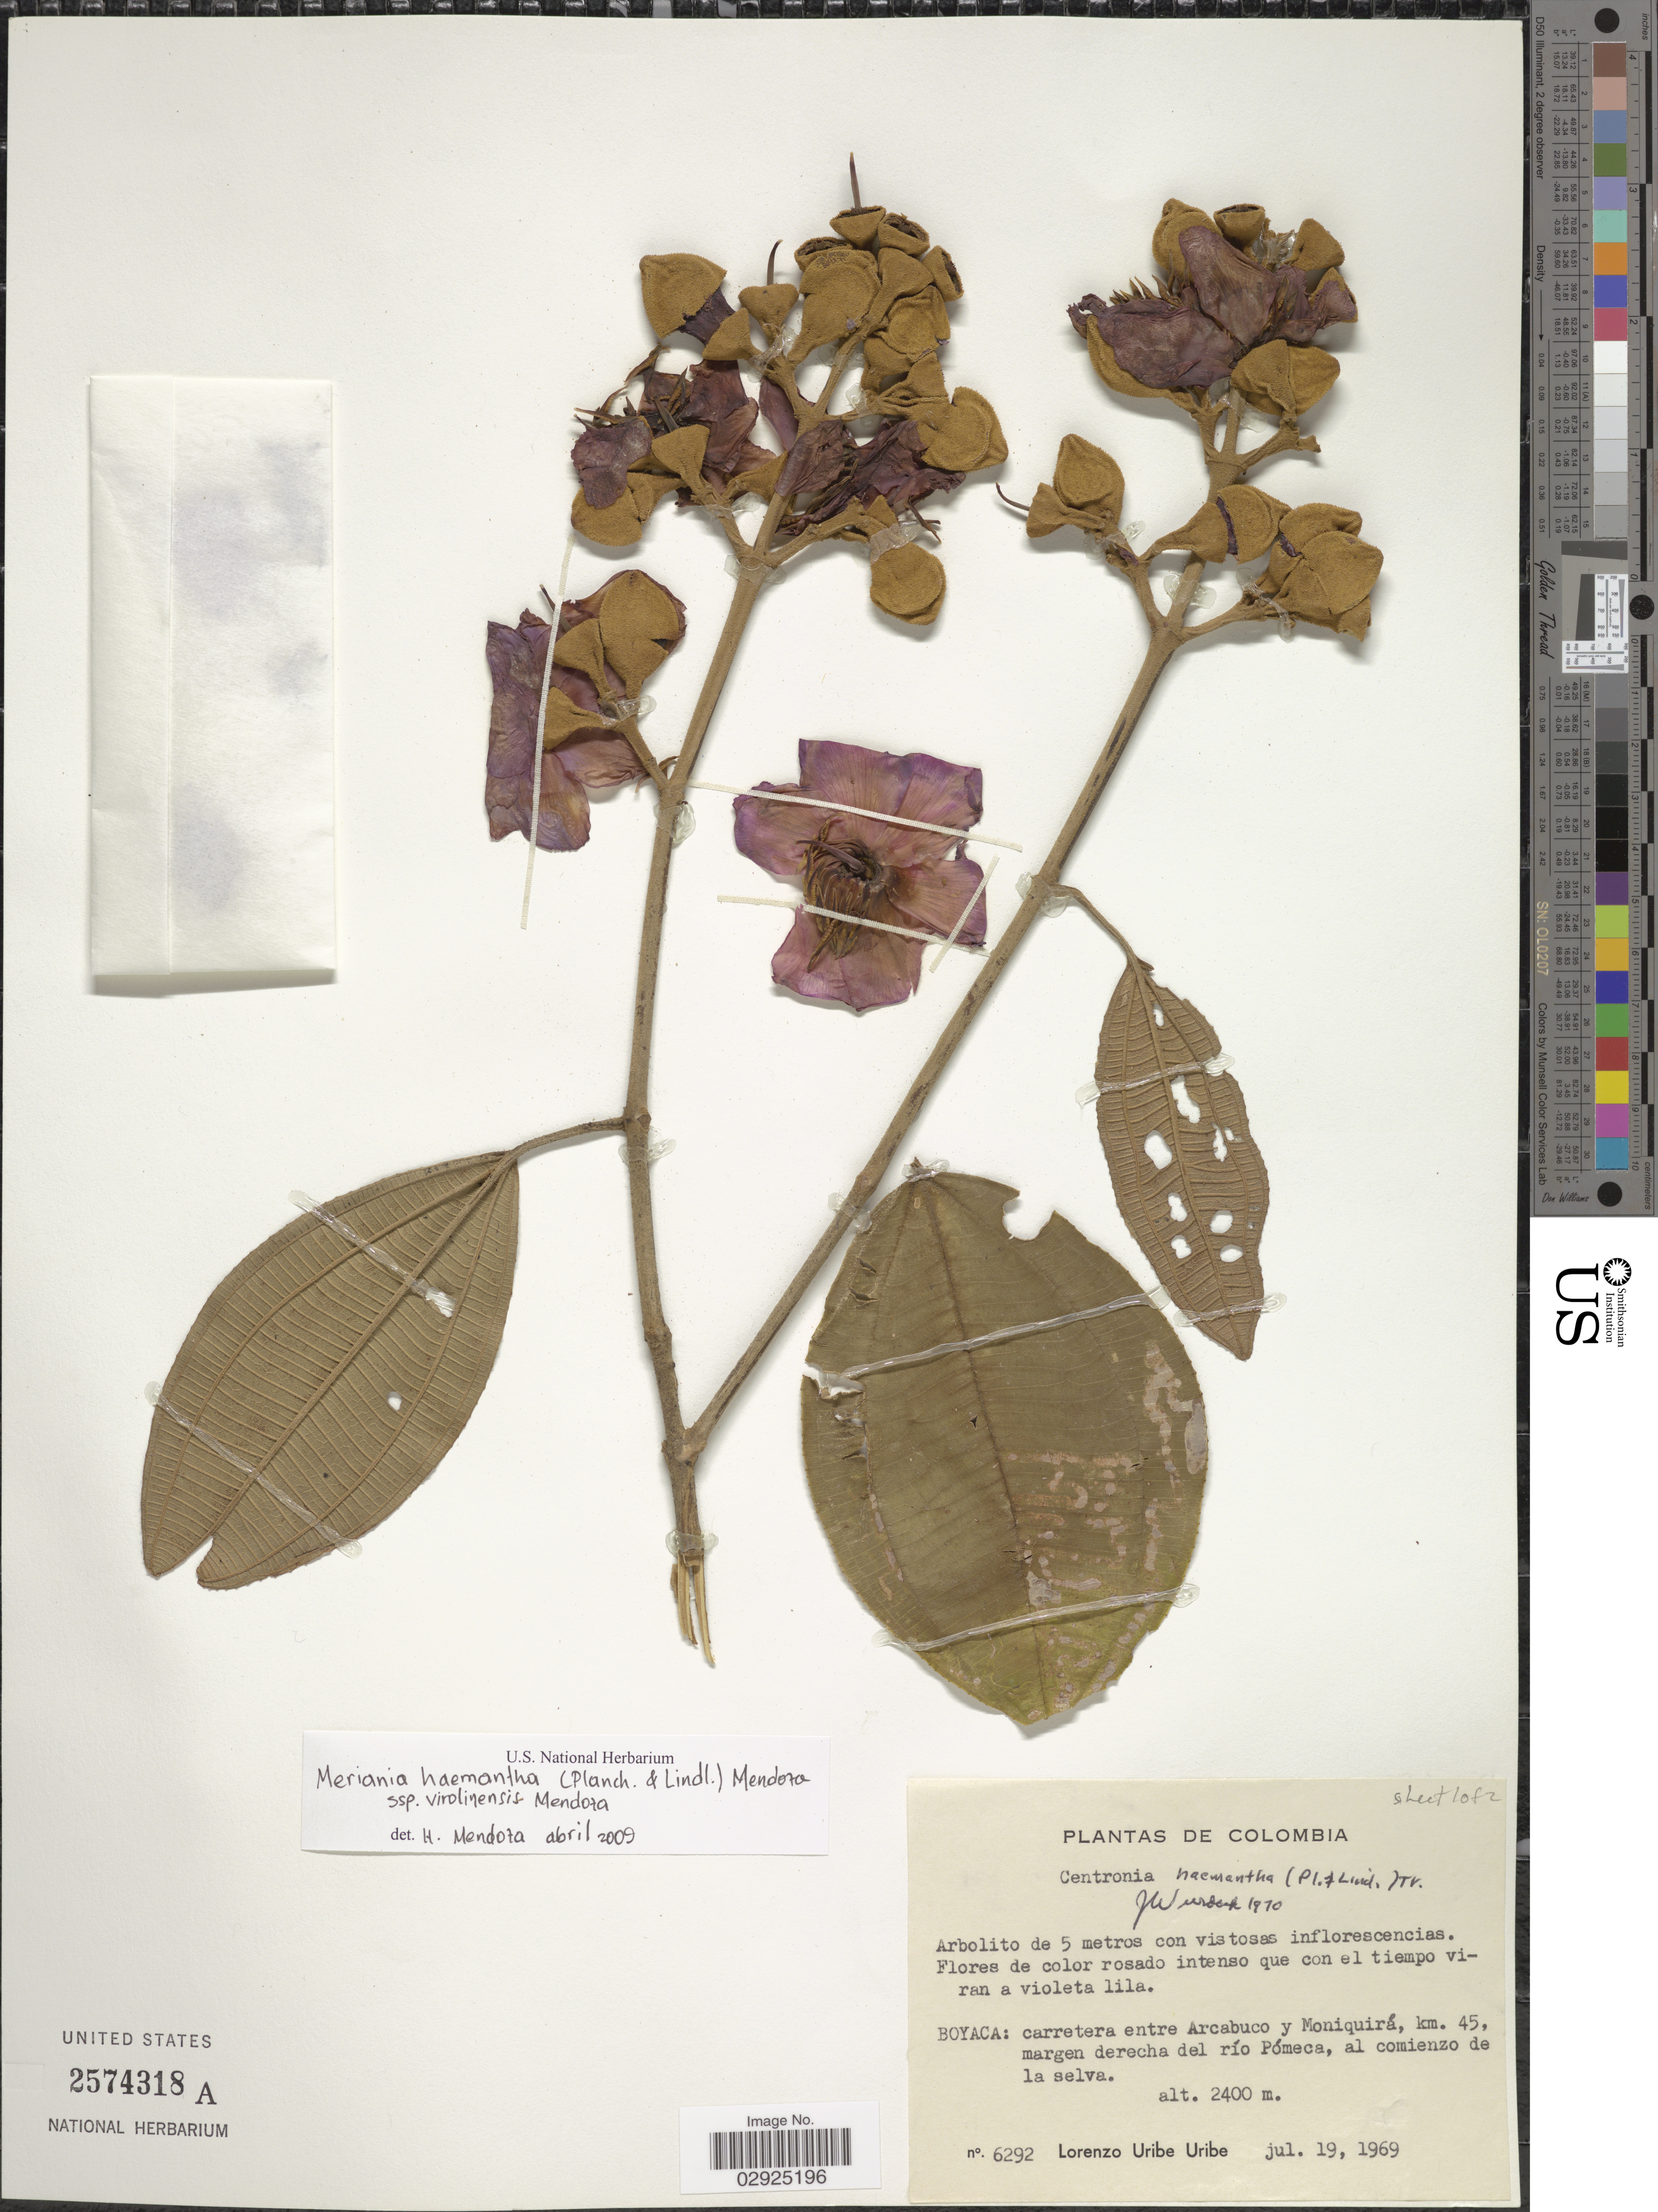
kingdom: Plantae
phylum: Tracheophyta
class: Magnoliopsida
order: Myrtales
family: Melastomataceae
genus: Meriania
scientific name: Meriania haemantha subsp. virolinensis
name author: Humberto Mend. & Fern. Alonso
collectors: L. Uribe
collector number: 6292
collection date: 1969-07-19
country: Colombia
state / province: Boyacá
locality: Carretera entre Arcabuco y Moniquirá, km. 45, margen derecha del río Pómeca, al comienzo de la selva.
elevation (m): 2400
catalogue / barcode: US 2574318A